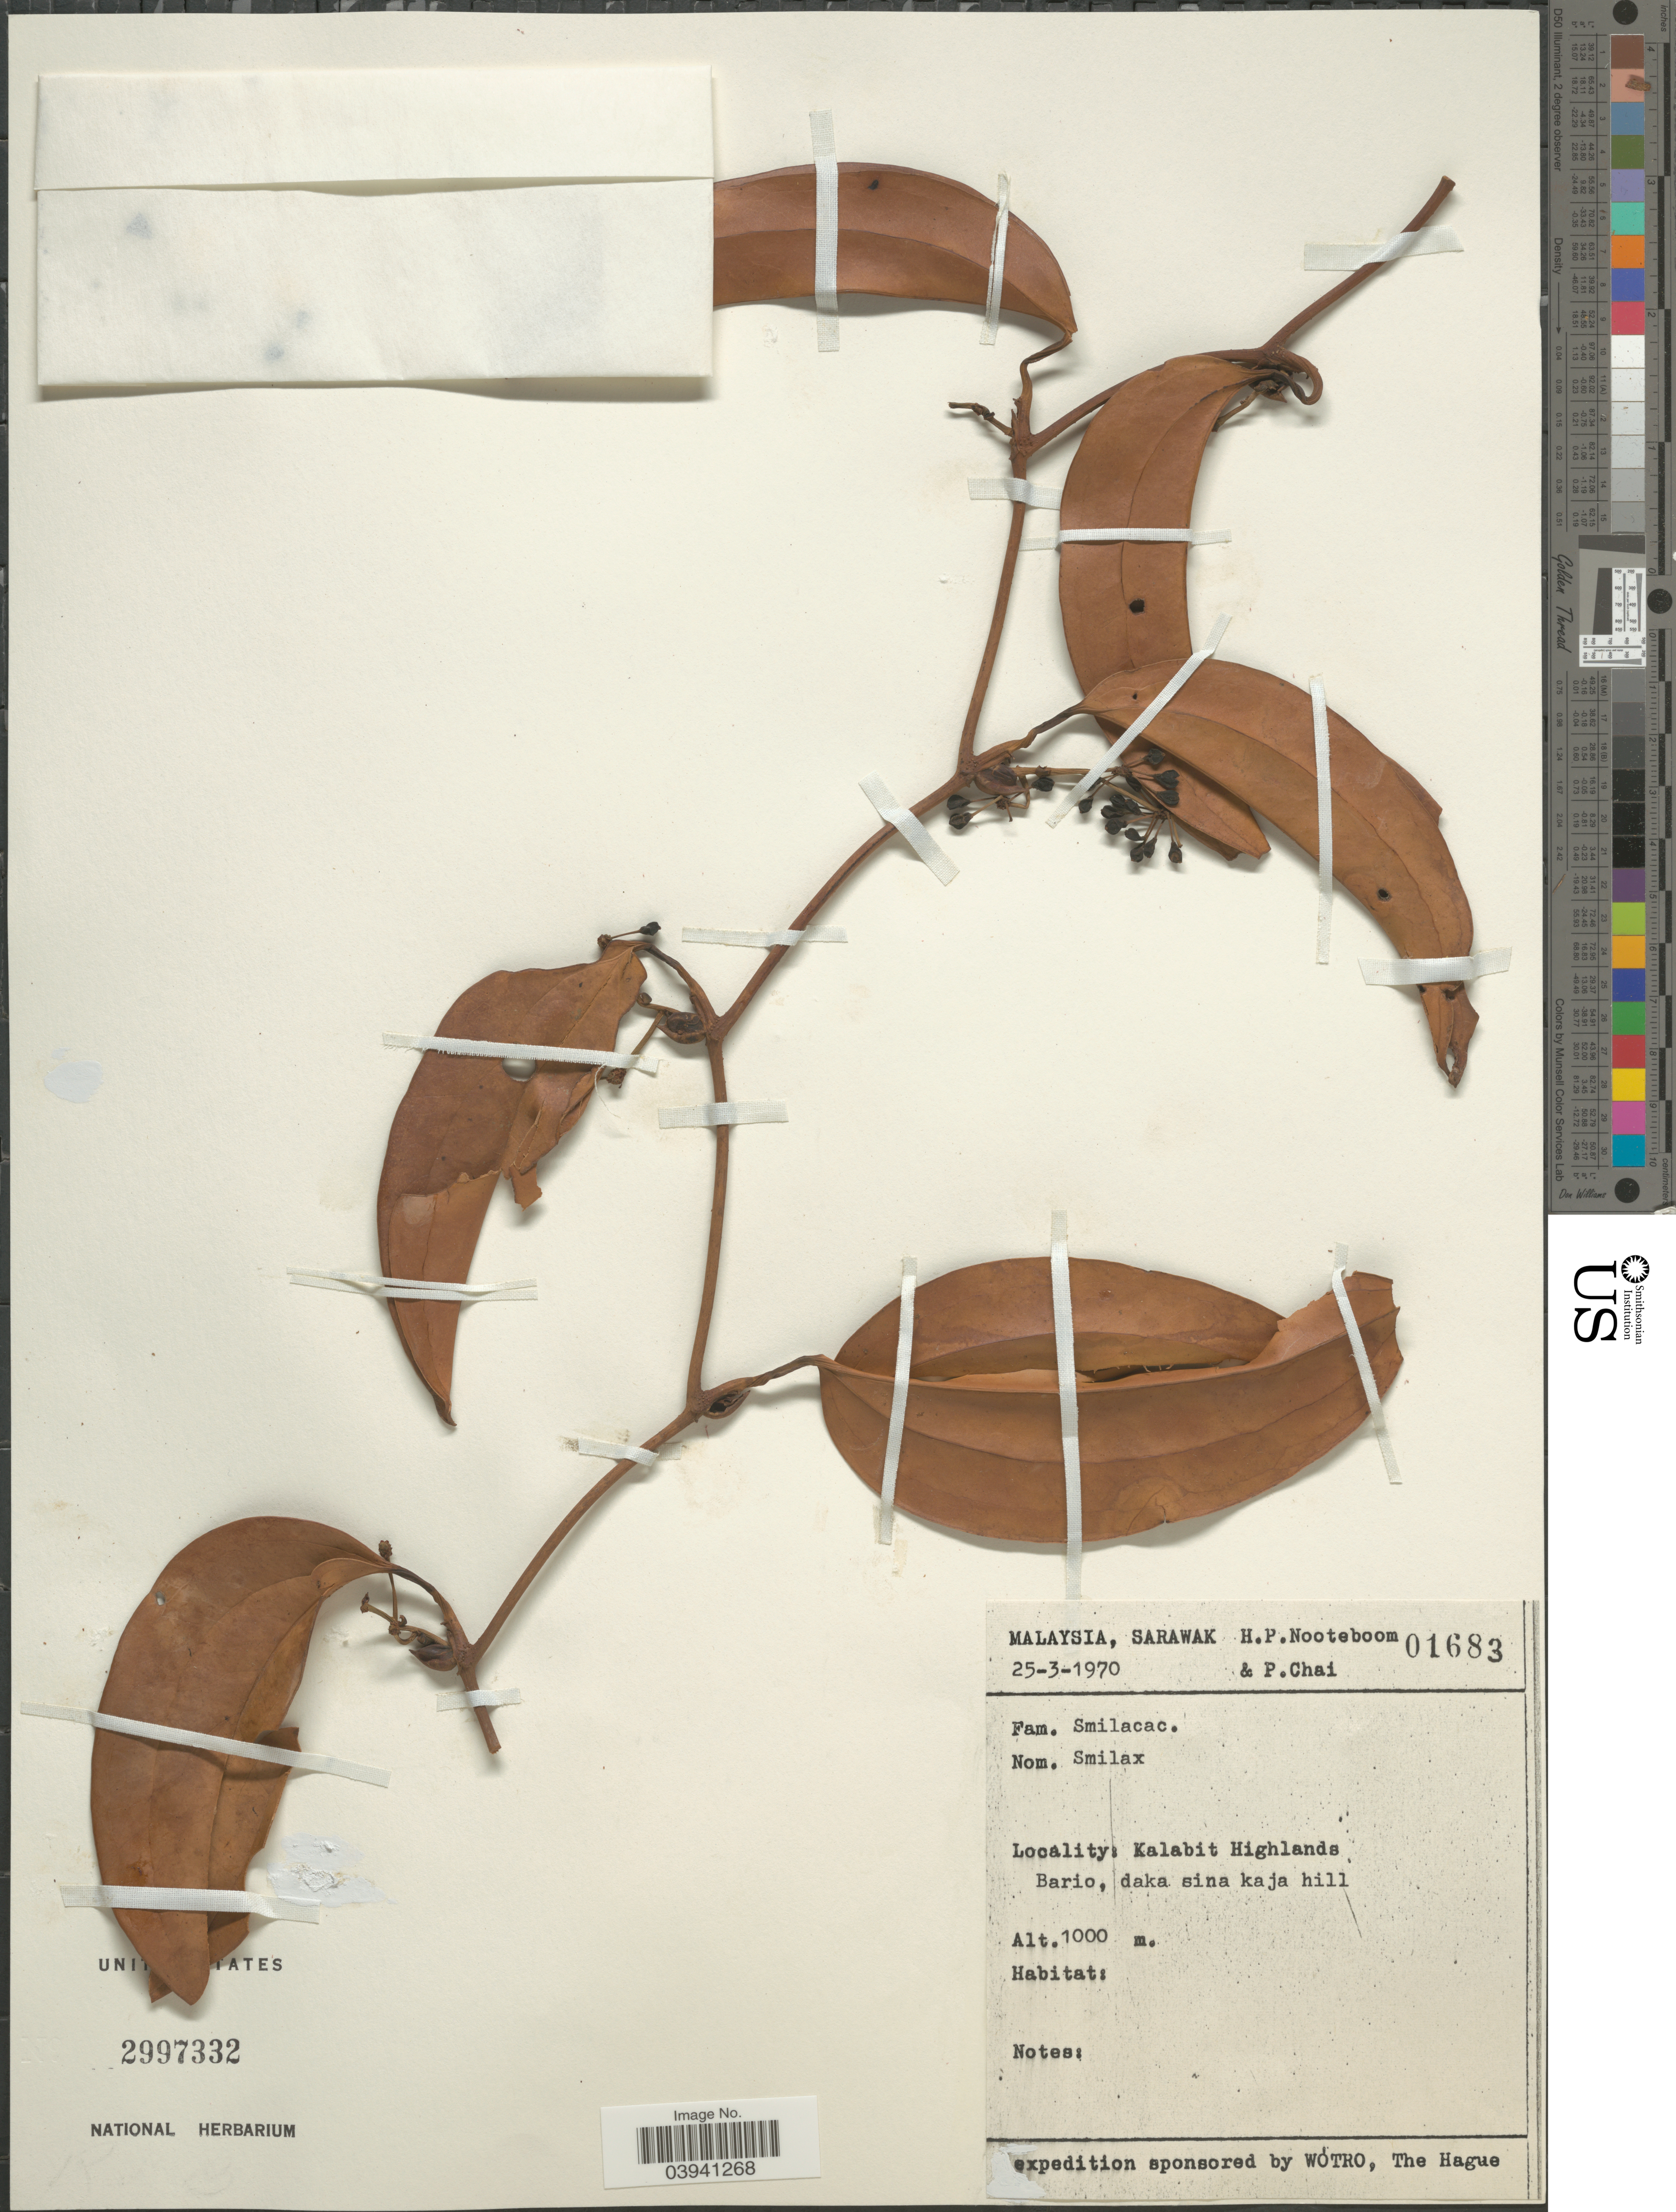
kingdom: Plantae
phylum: Tracheophyta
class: Liliopsida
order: Liliales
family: Smilacaceae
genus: Smilax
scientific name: Smilax sp.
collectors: H. P. Nooteboom & P. Chai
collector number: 01683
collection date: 1970-03-25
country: Malaysia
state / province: Sarawak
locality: Kalabit Highlands Bario, daka sina kaja hill.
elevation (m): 1000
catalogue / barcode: US 2997332